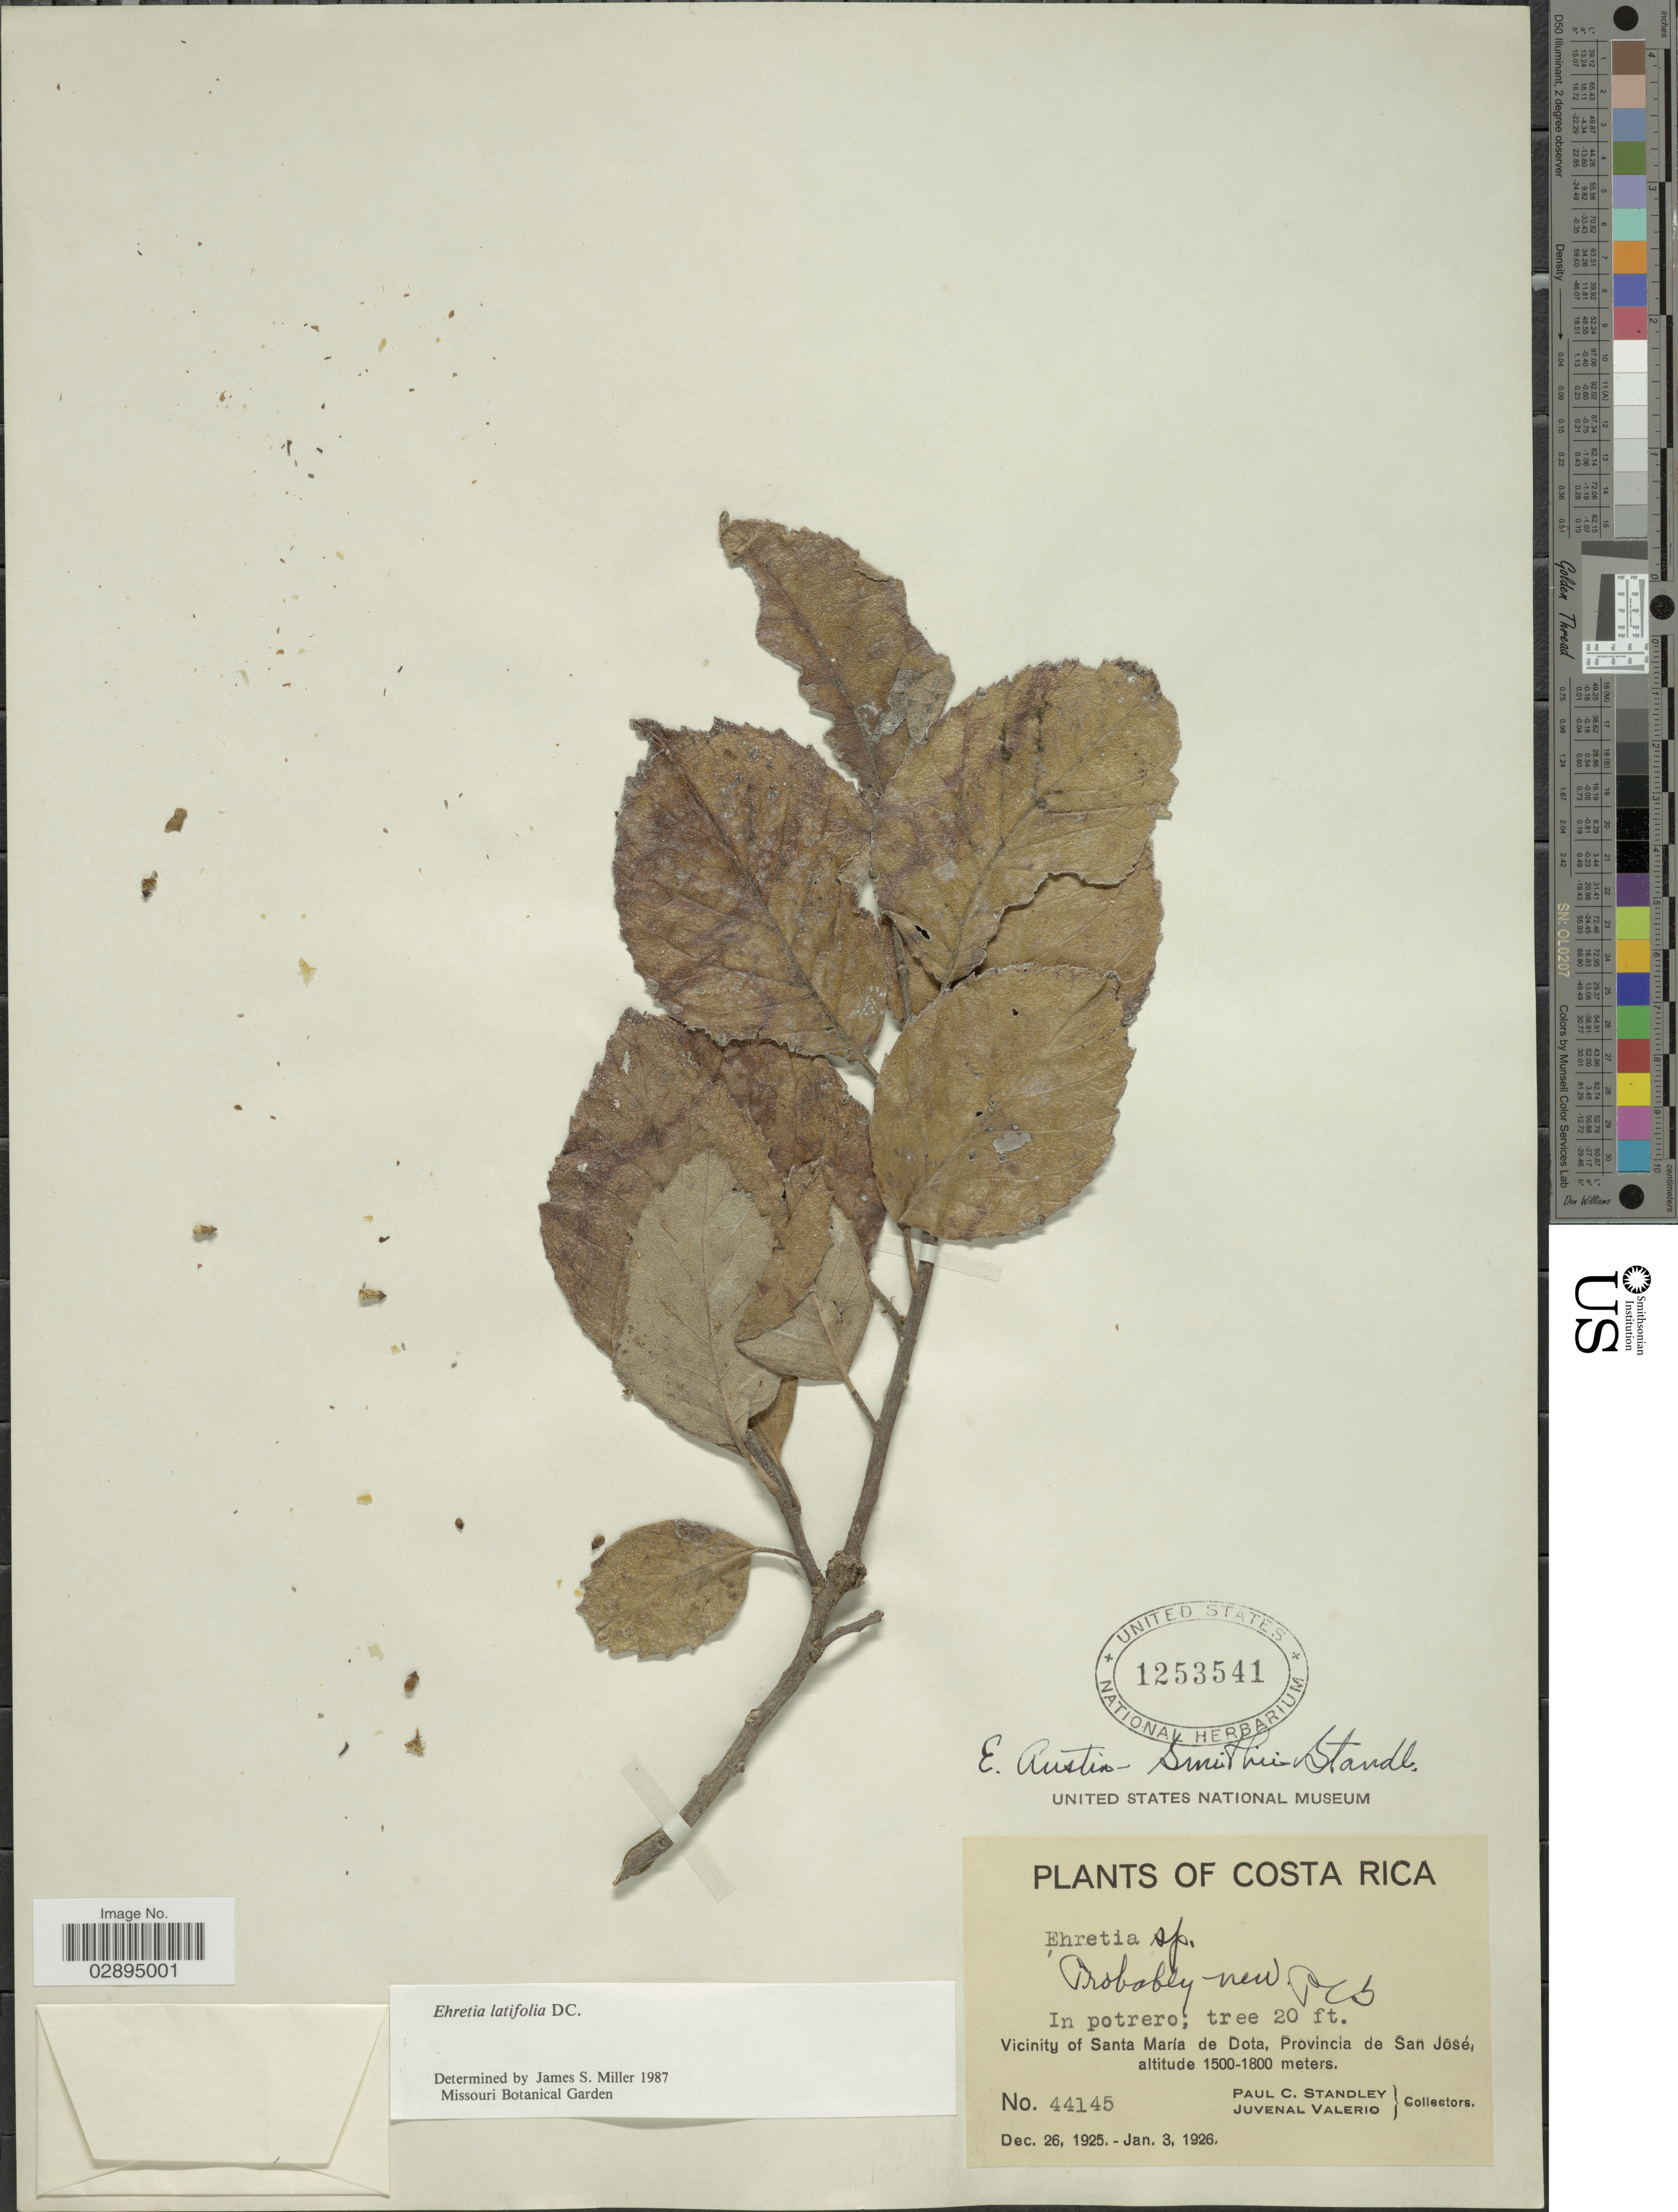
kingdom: Plantae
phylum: Tracheophyta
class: Magnoliopsida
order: Boraginales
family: Ehretiaceae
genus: Ehretia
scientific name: Ehretia latifolia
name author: DC.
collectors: P. C. Standley & J. Valerio R.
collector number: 44145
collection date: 1925-12-26/1926-01-03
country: Costa Rica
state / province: San José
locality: Vicinity of Santa María de Dota.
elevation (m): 1500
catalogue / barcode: US 1253541